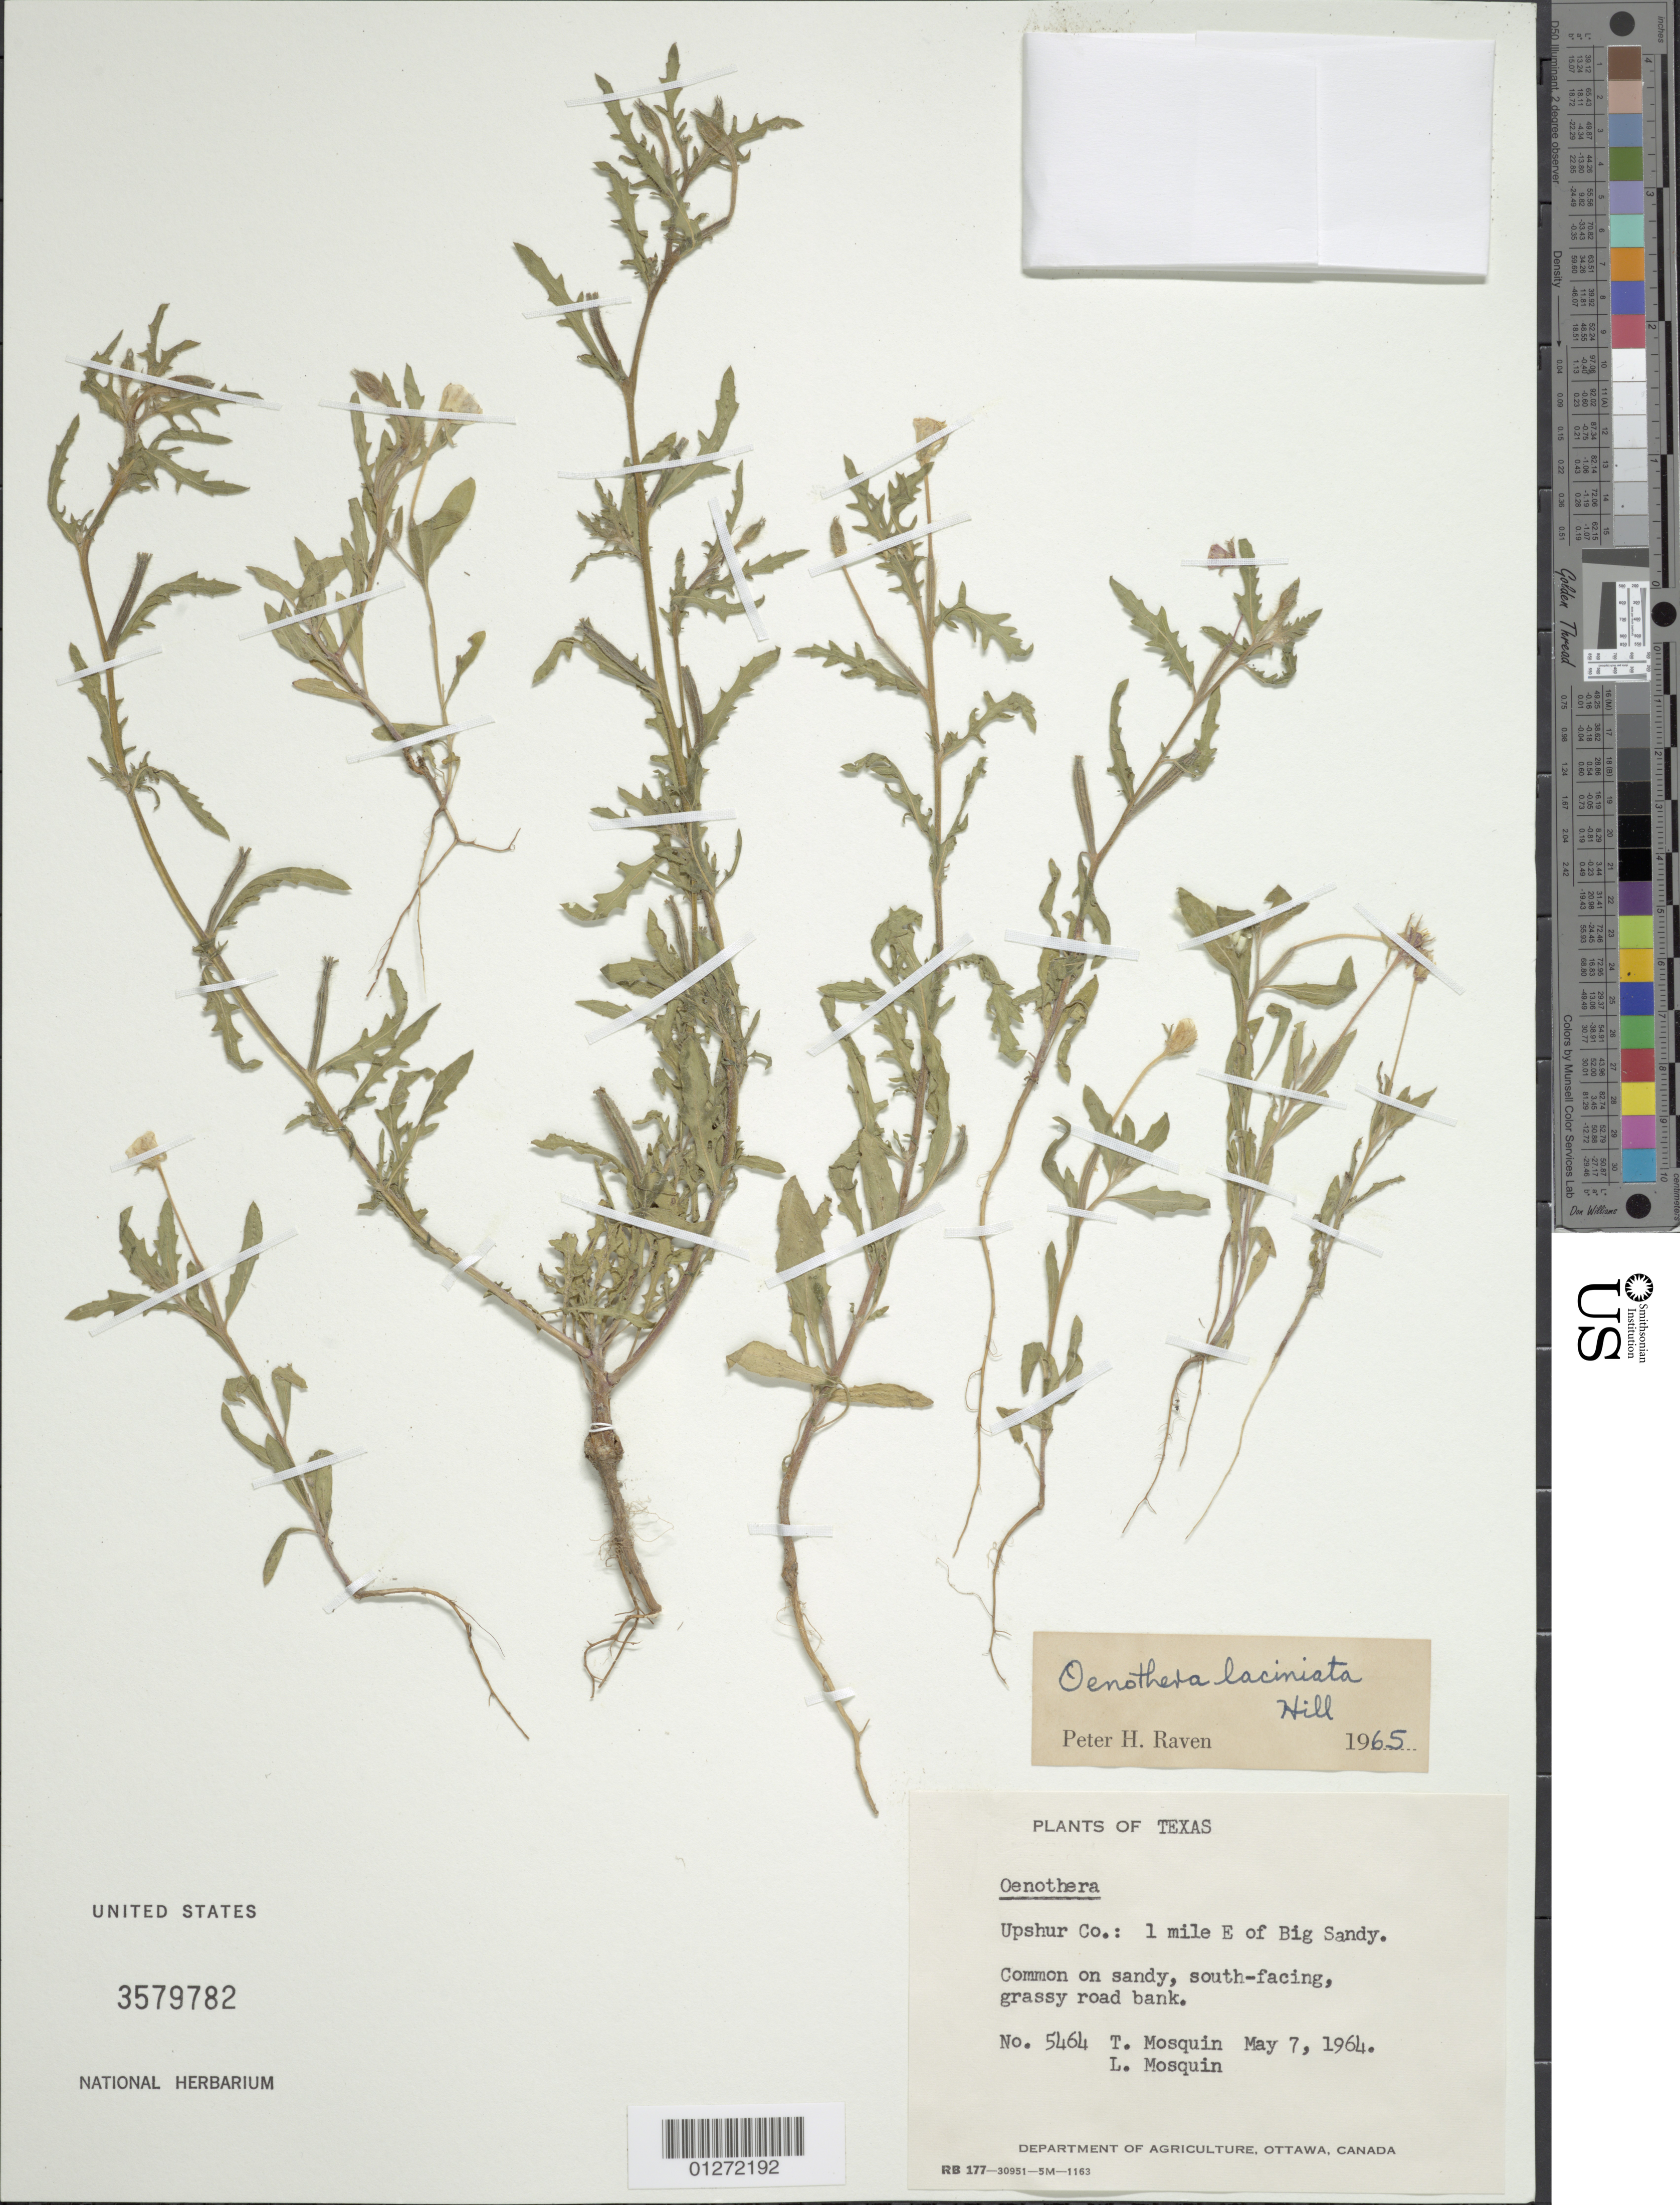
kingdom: Plantae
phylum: Tracheophyta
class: Magnoliopsida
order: Myrtales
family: Onagraceae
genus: Oenothera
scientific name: Oenothera laciniata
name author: Hill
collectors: T. Mosquin & L. Mosquin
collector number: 5464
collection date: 1964-05-07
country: United States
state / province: Texas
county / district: Upshur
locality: ! mi E of Big Sandy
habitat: south-facing grassy road bank.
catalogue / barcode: US 3579782